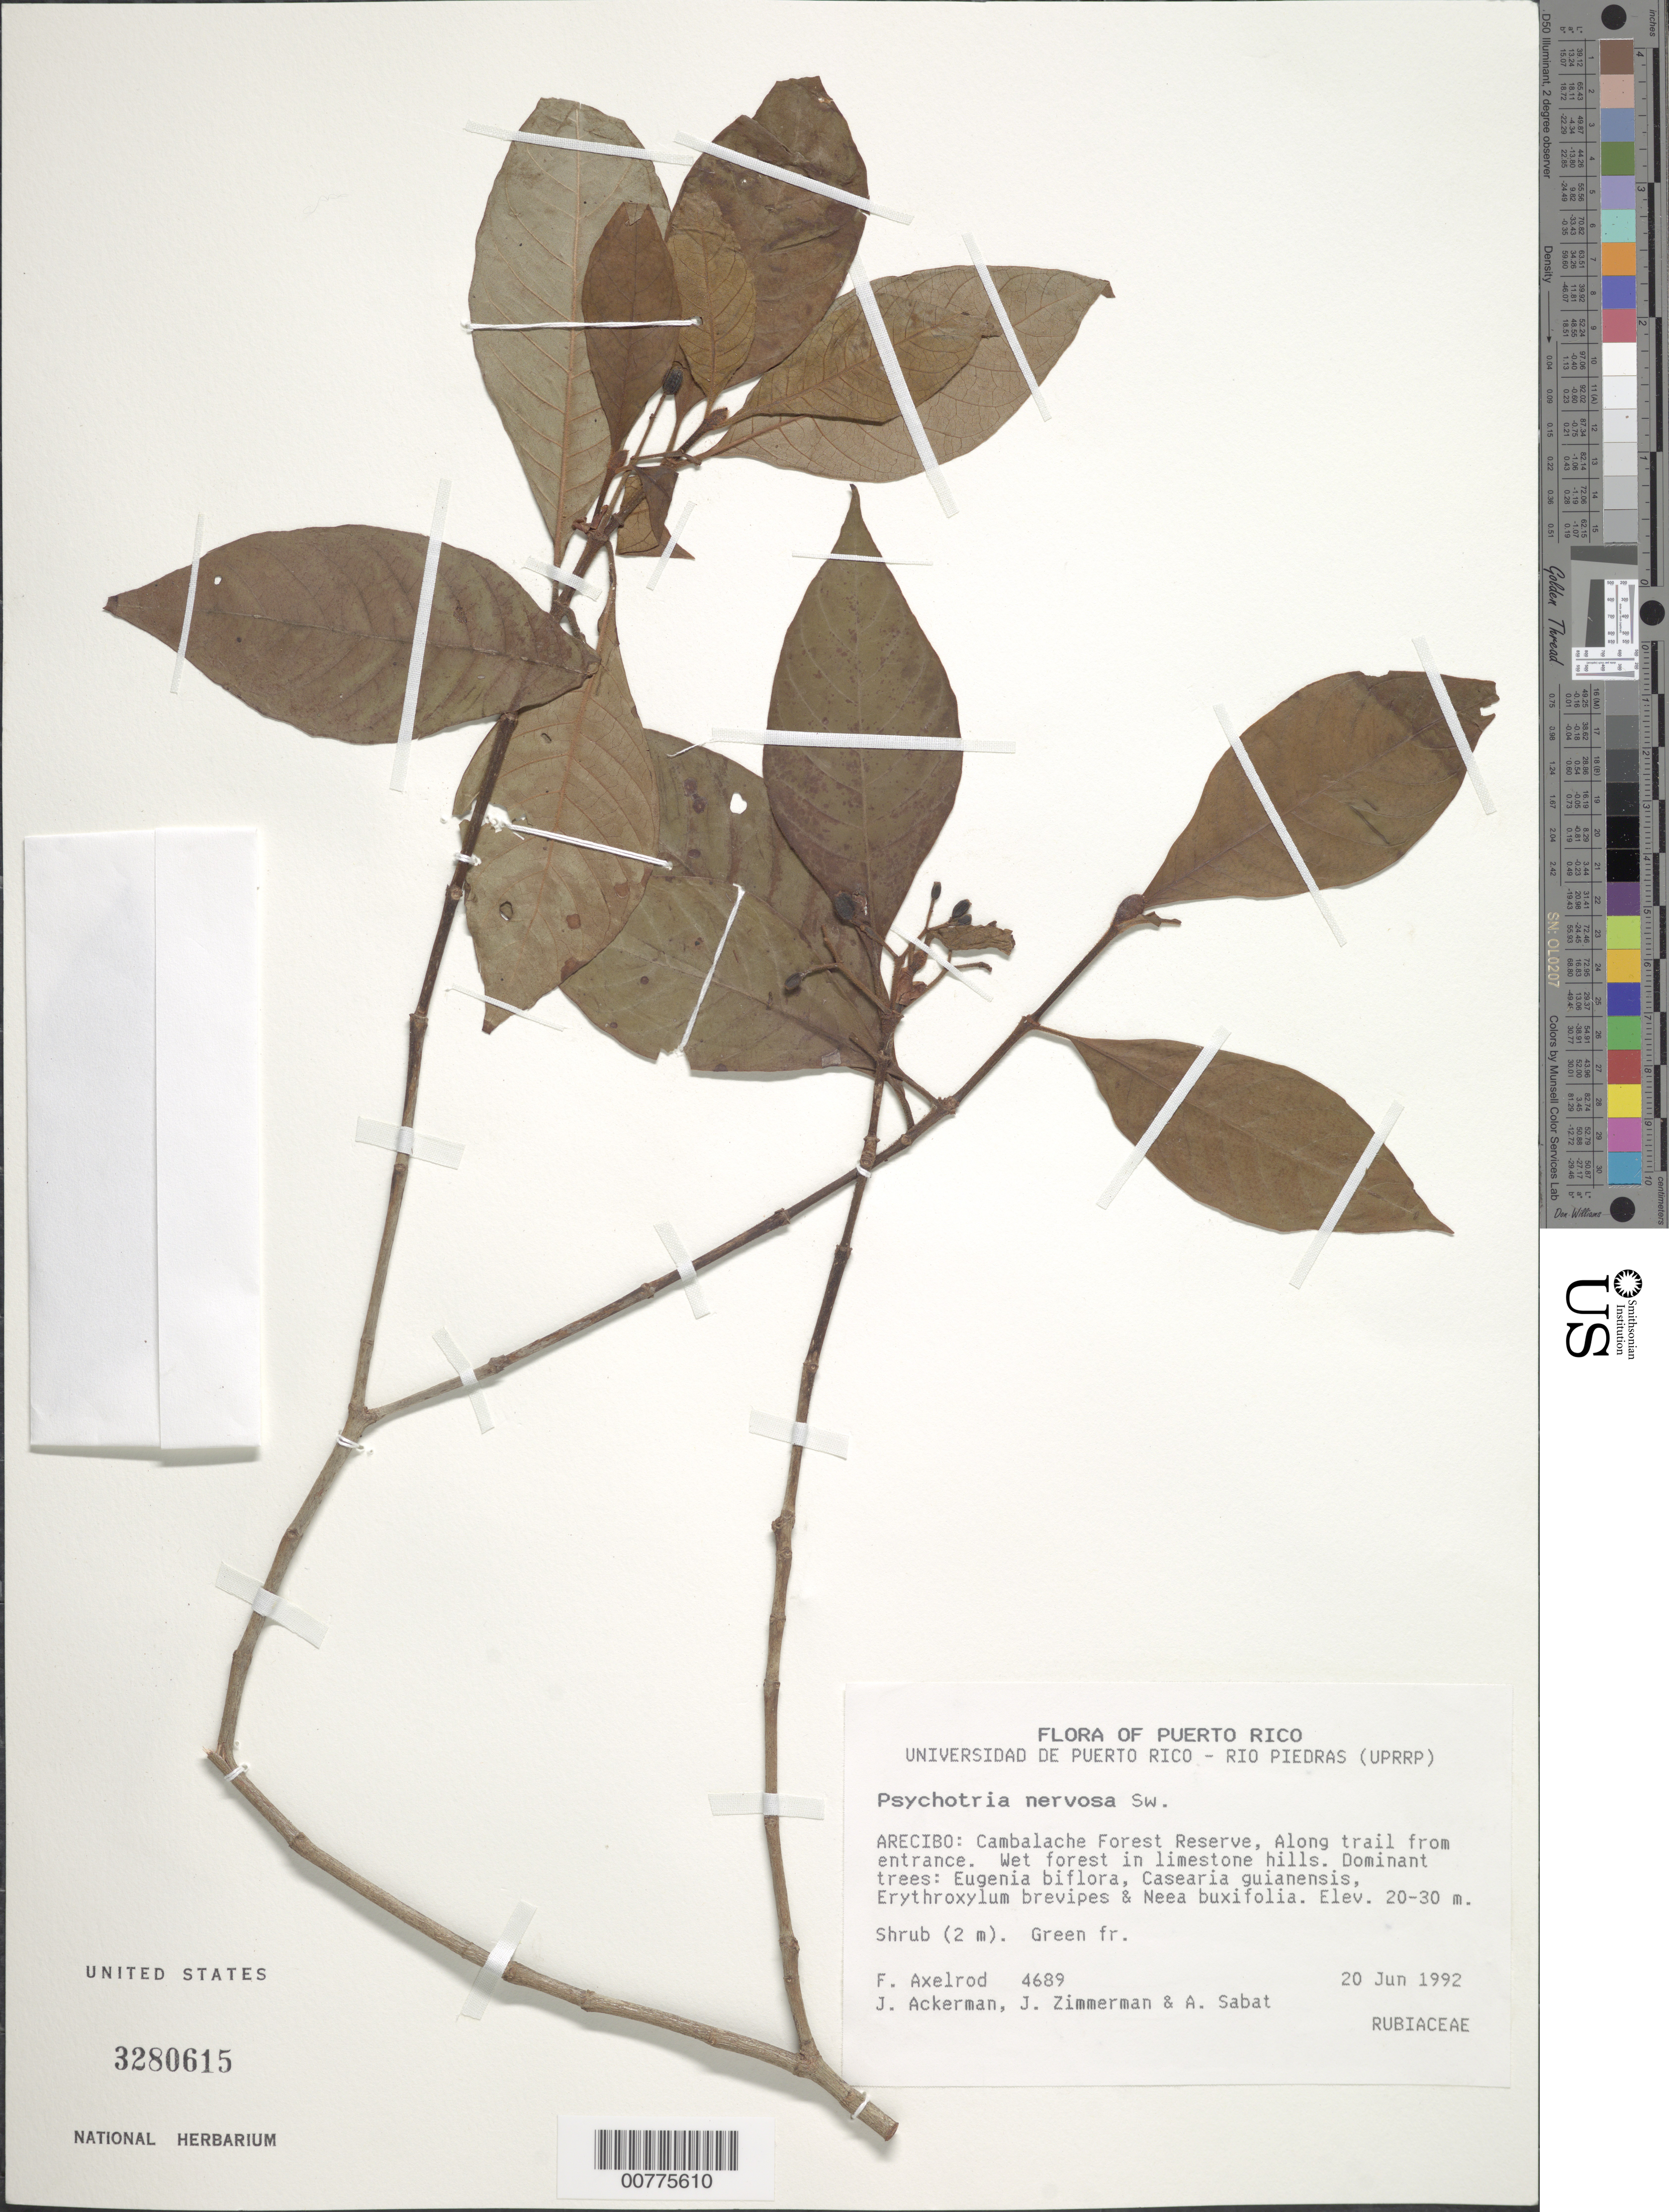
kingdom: Plantae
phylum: Tracheophyta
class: Magnoliopsida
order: Gentianales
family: Rubiaceae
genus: Psychotria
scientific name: Psychotria nervosa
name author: Sw.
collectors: F. S. Axelrod, J. Ackerman, J. Zimmerman & A. Sabat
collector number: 4689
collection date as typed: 20 Jun 1992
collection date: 1992-06-20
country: Puerto Rico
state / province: Arecibo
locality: Arecibo, Cambalache Forest Reserve, along trail from entrance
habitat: Wet forest in limestone hills. Dominant trees: Eugenia biflora, Casearia guianensis, Erythroxylum brevipes, Neea buxifolia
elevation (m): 20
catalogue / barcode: US 3280615